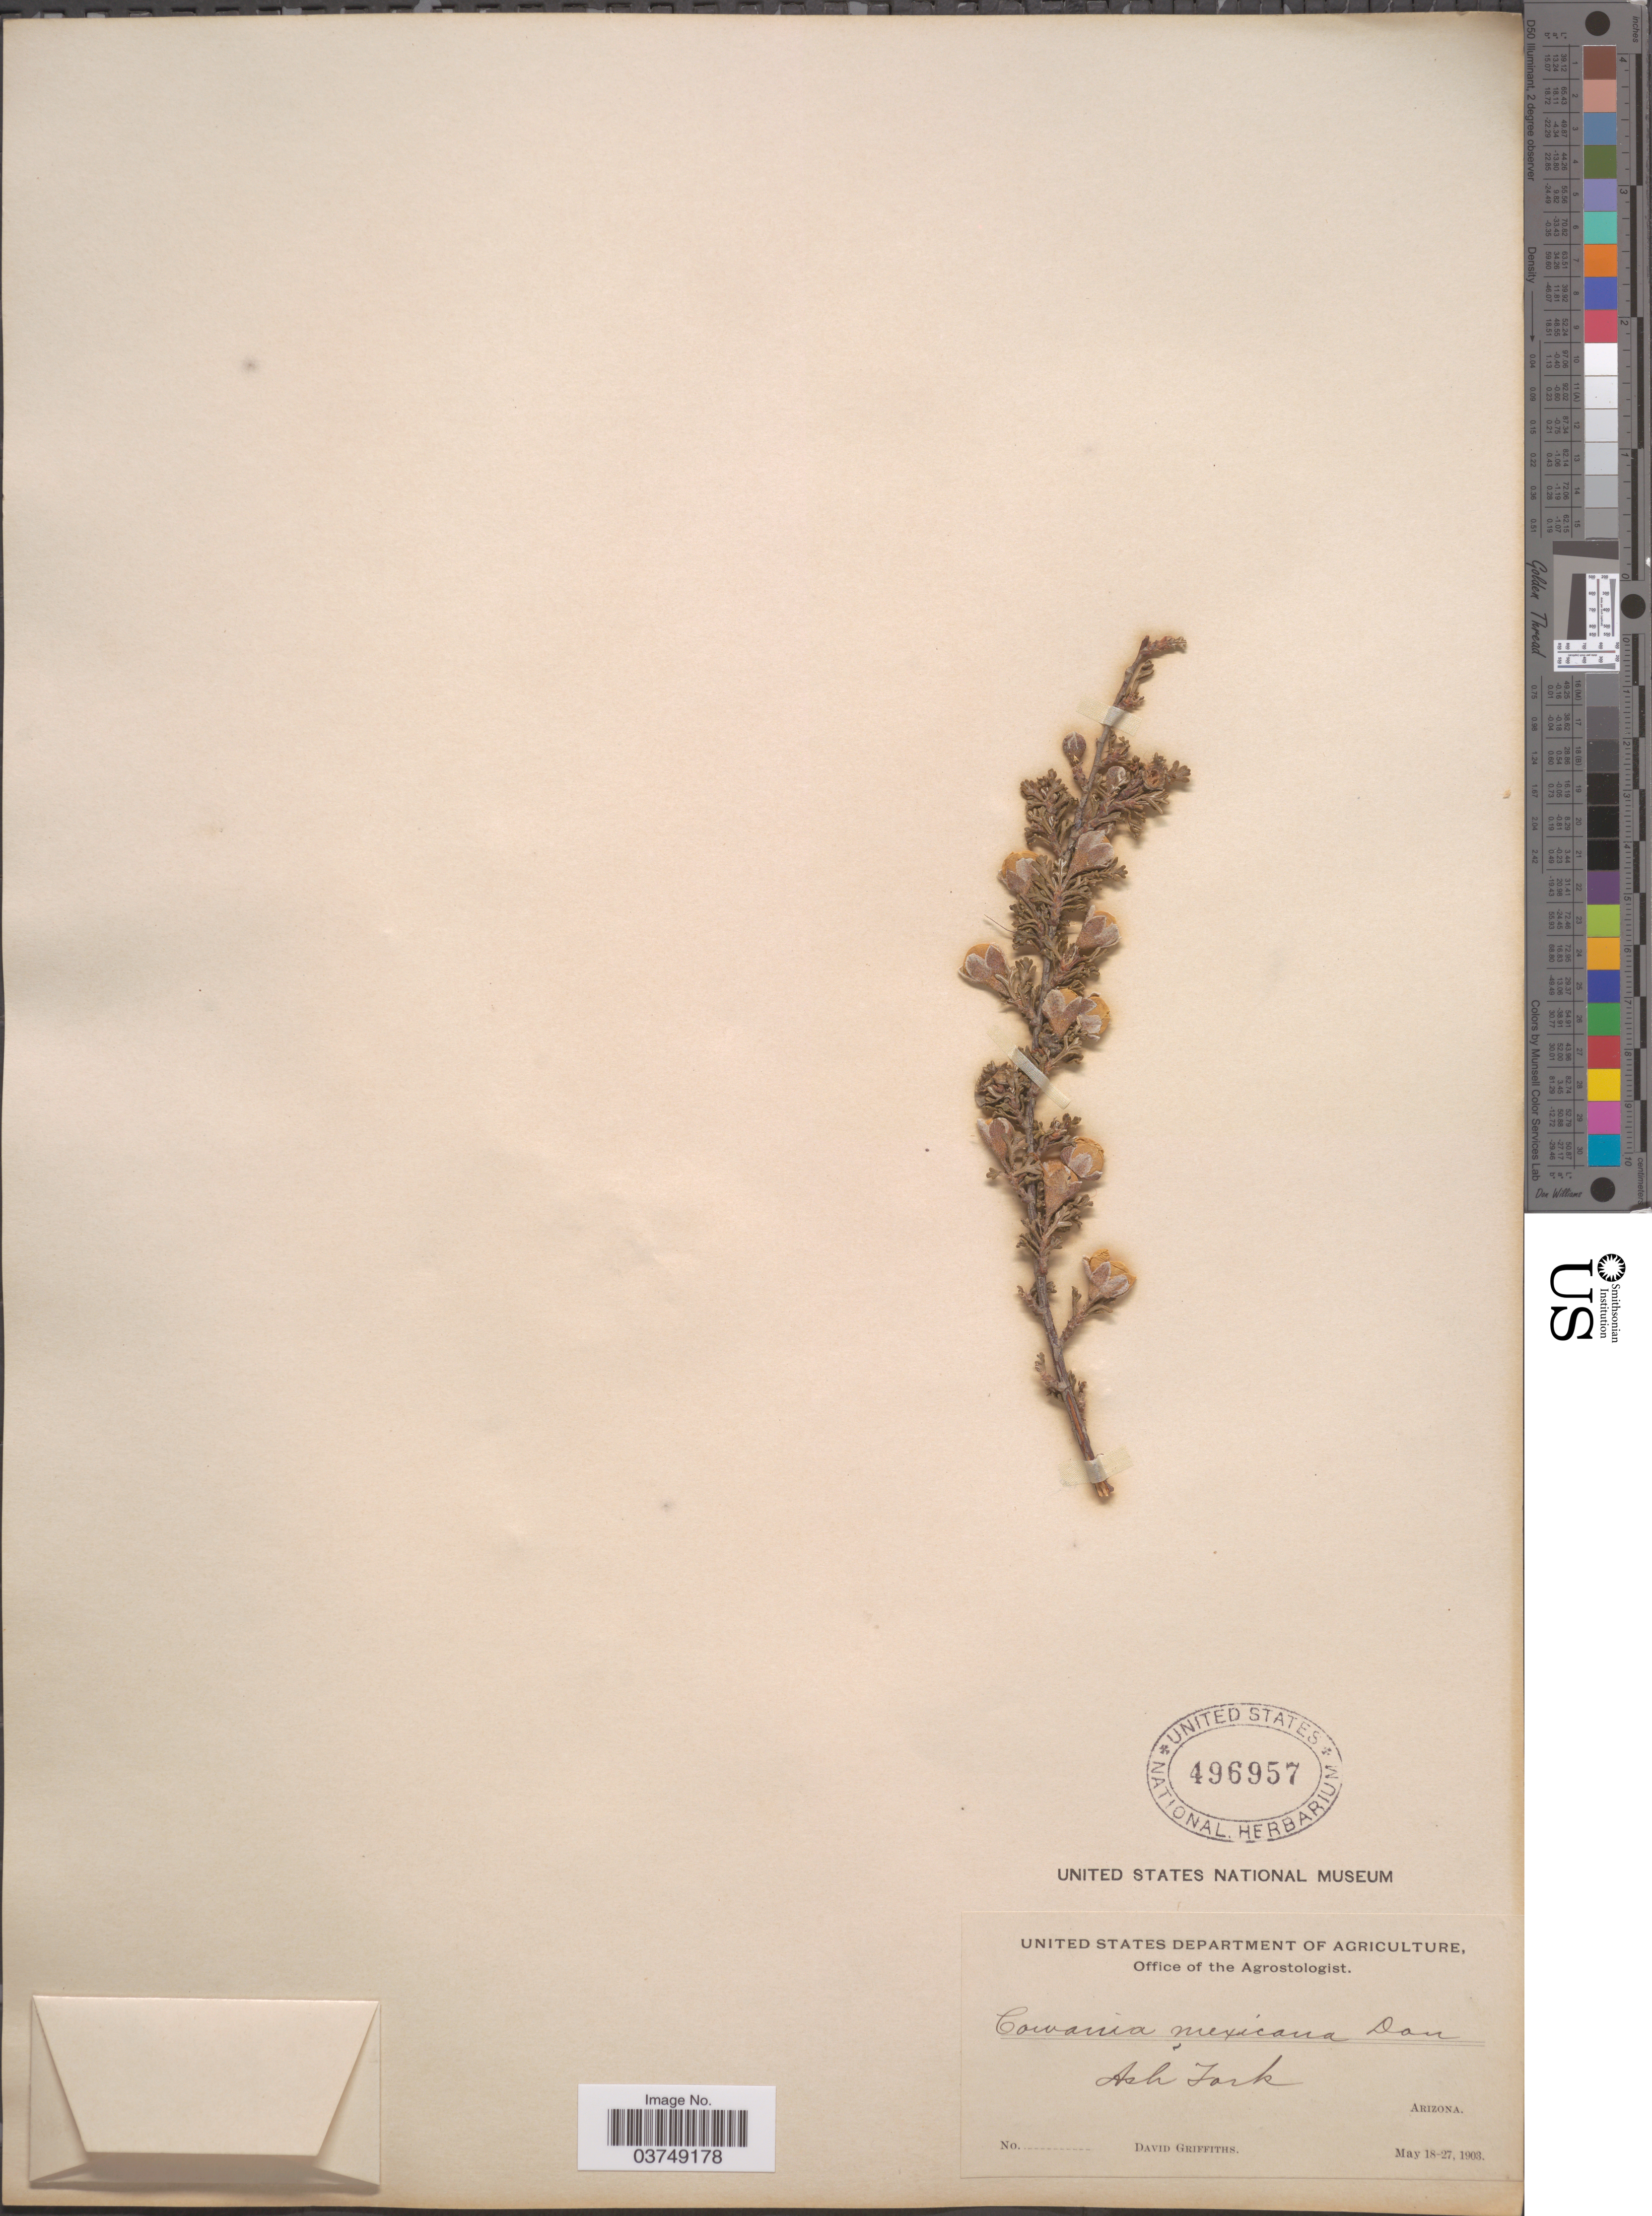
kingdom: Plantae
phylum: Tracheophyta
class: Magnoliopsida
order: Rosales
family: Rosaceae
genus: Purshia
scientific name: Purshia stansburyana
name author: (Torr.) Henrickson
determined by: Strong, Mark T., (BOT), Smithsonian Institution - National Museum of Natural History (UNITED STATES)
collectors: D. Griffiths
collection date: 1903-05-18/1903-05-27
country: United States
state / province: Arizona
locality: Ash Fork.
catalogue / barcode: US 496957